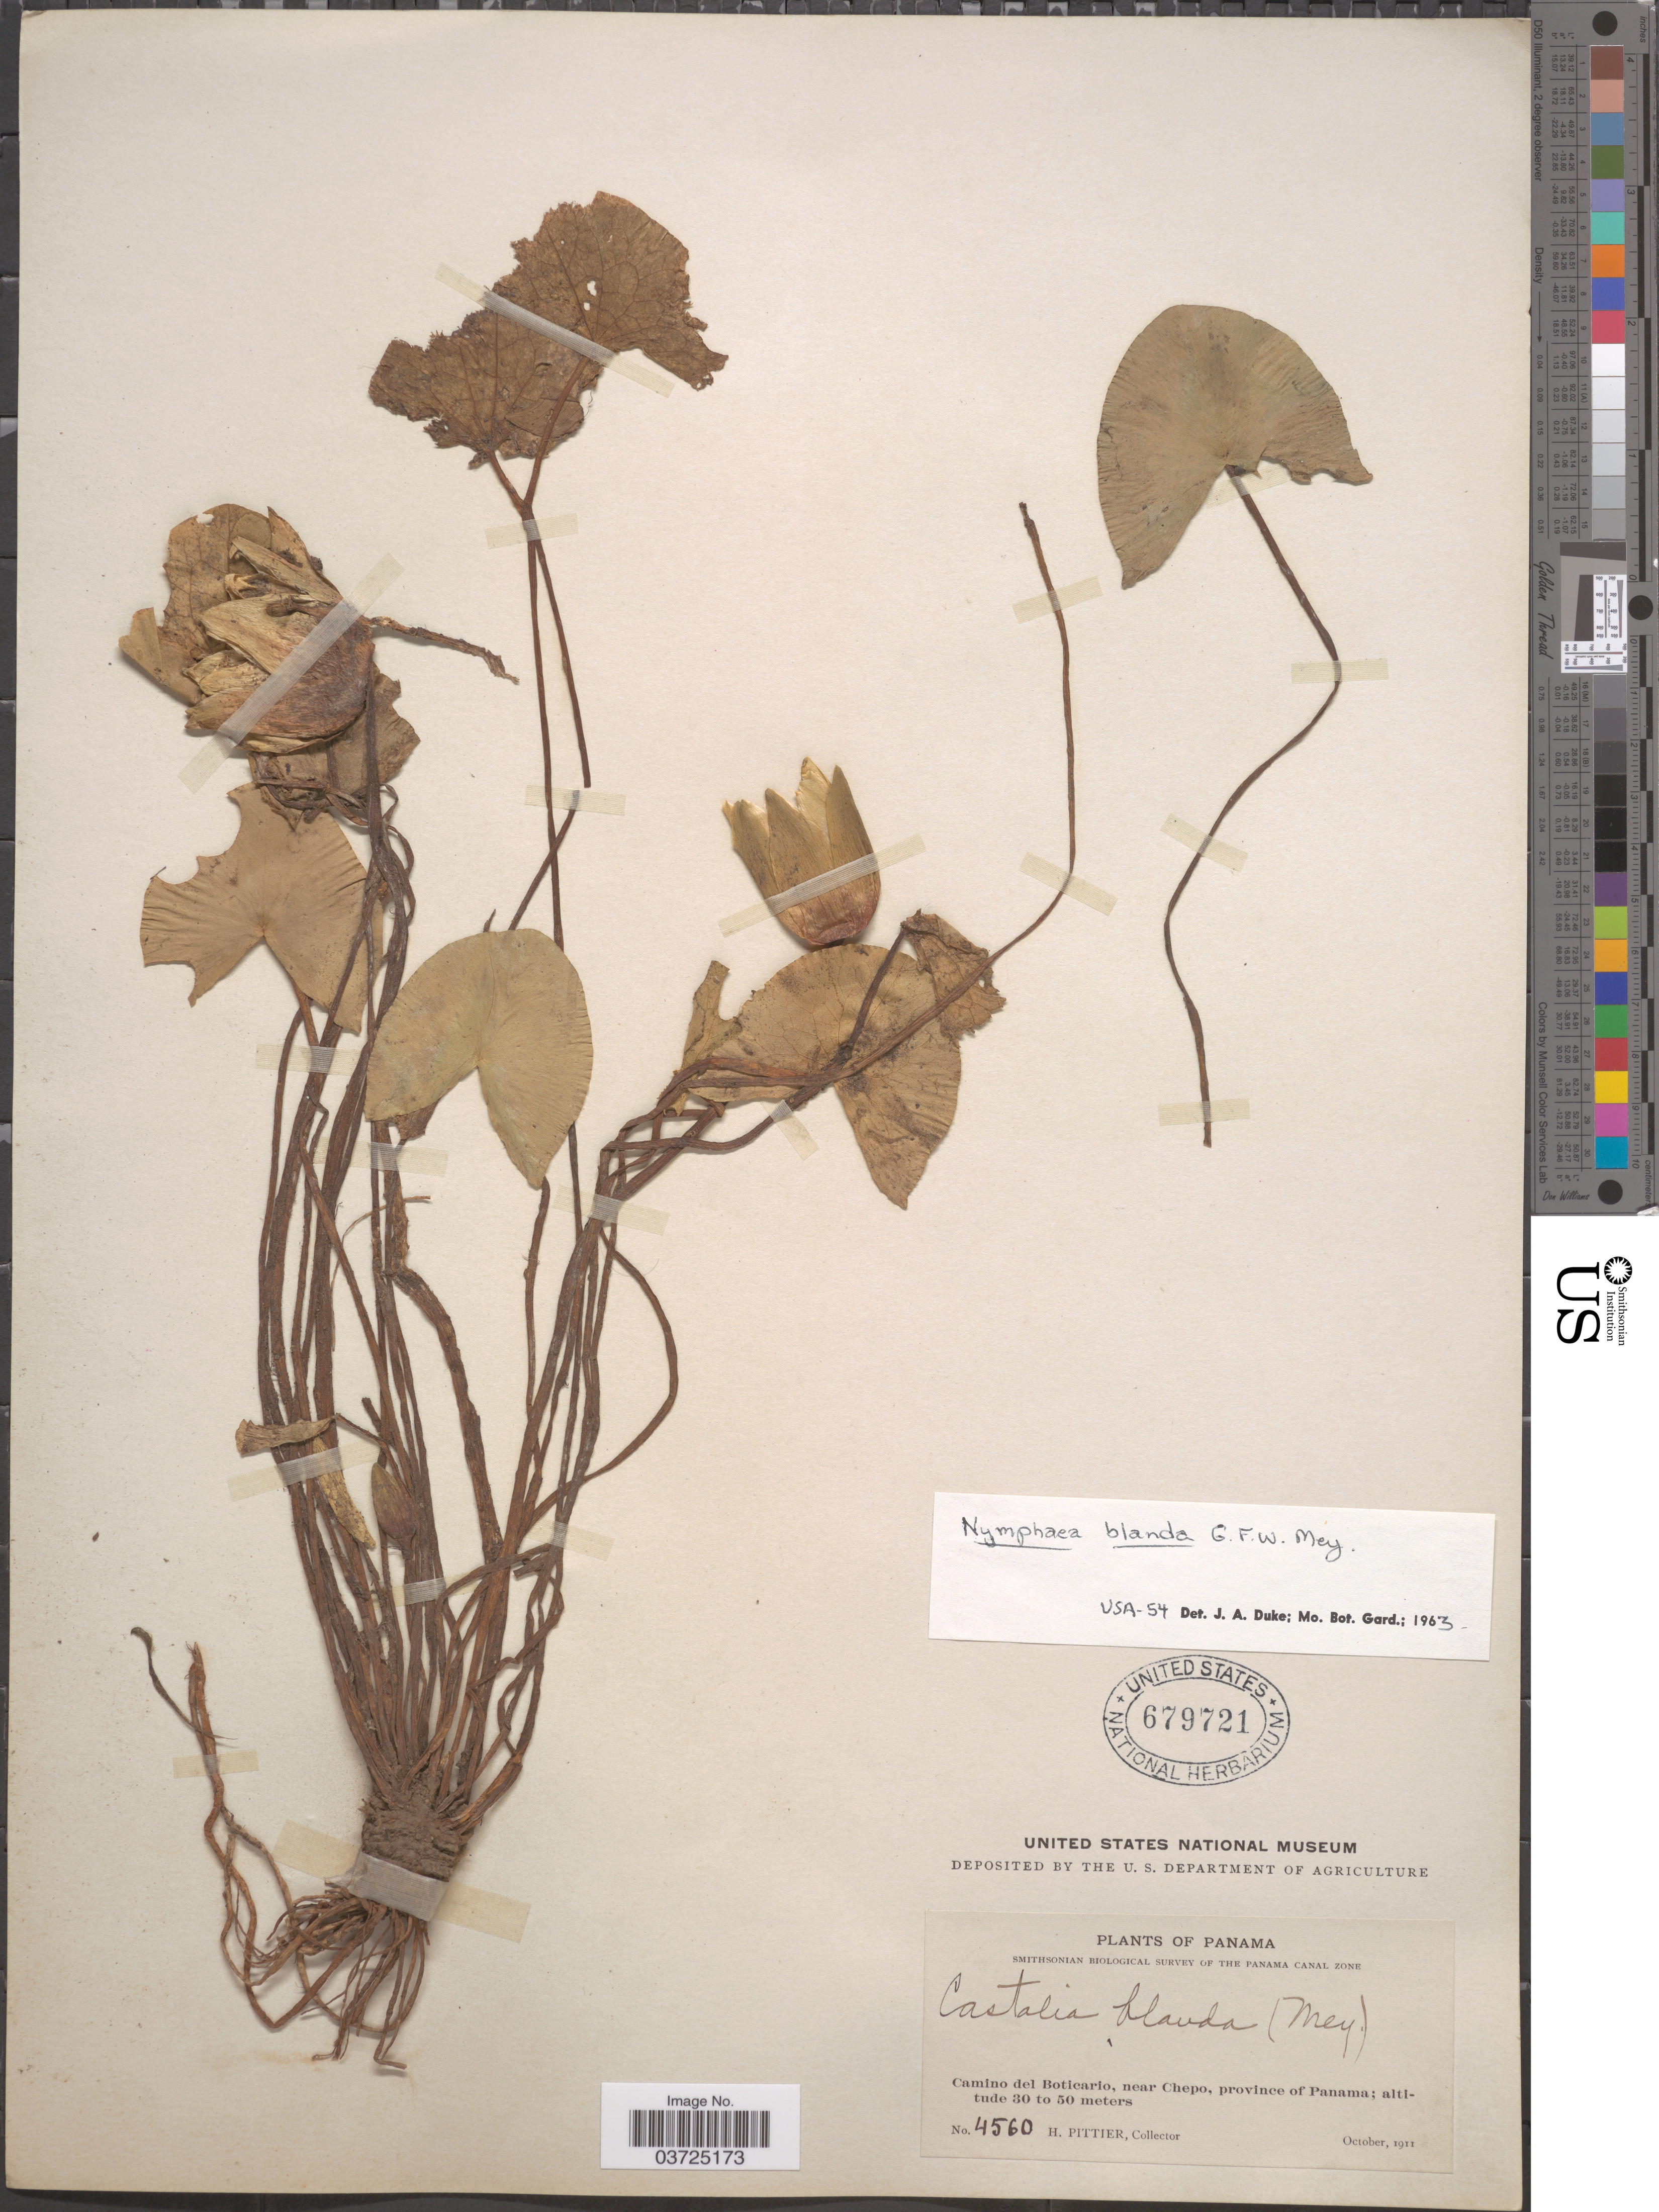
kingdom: Plantae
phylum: Tracheophyta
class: Magnoliopsida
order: Nymphaeales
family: Nymphaeaceae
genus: Nymphaea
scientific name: Nymphaea blanda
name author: G. Mey.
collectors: H. F. Pittier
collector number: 4560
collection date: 1911-10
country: Panama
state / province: Panamá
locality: Camino del Boticario, near Chepo.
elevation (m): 30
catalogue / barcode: US 679721